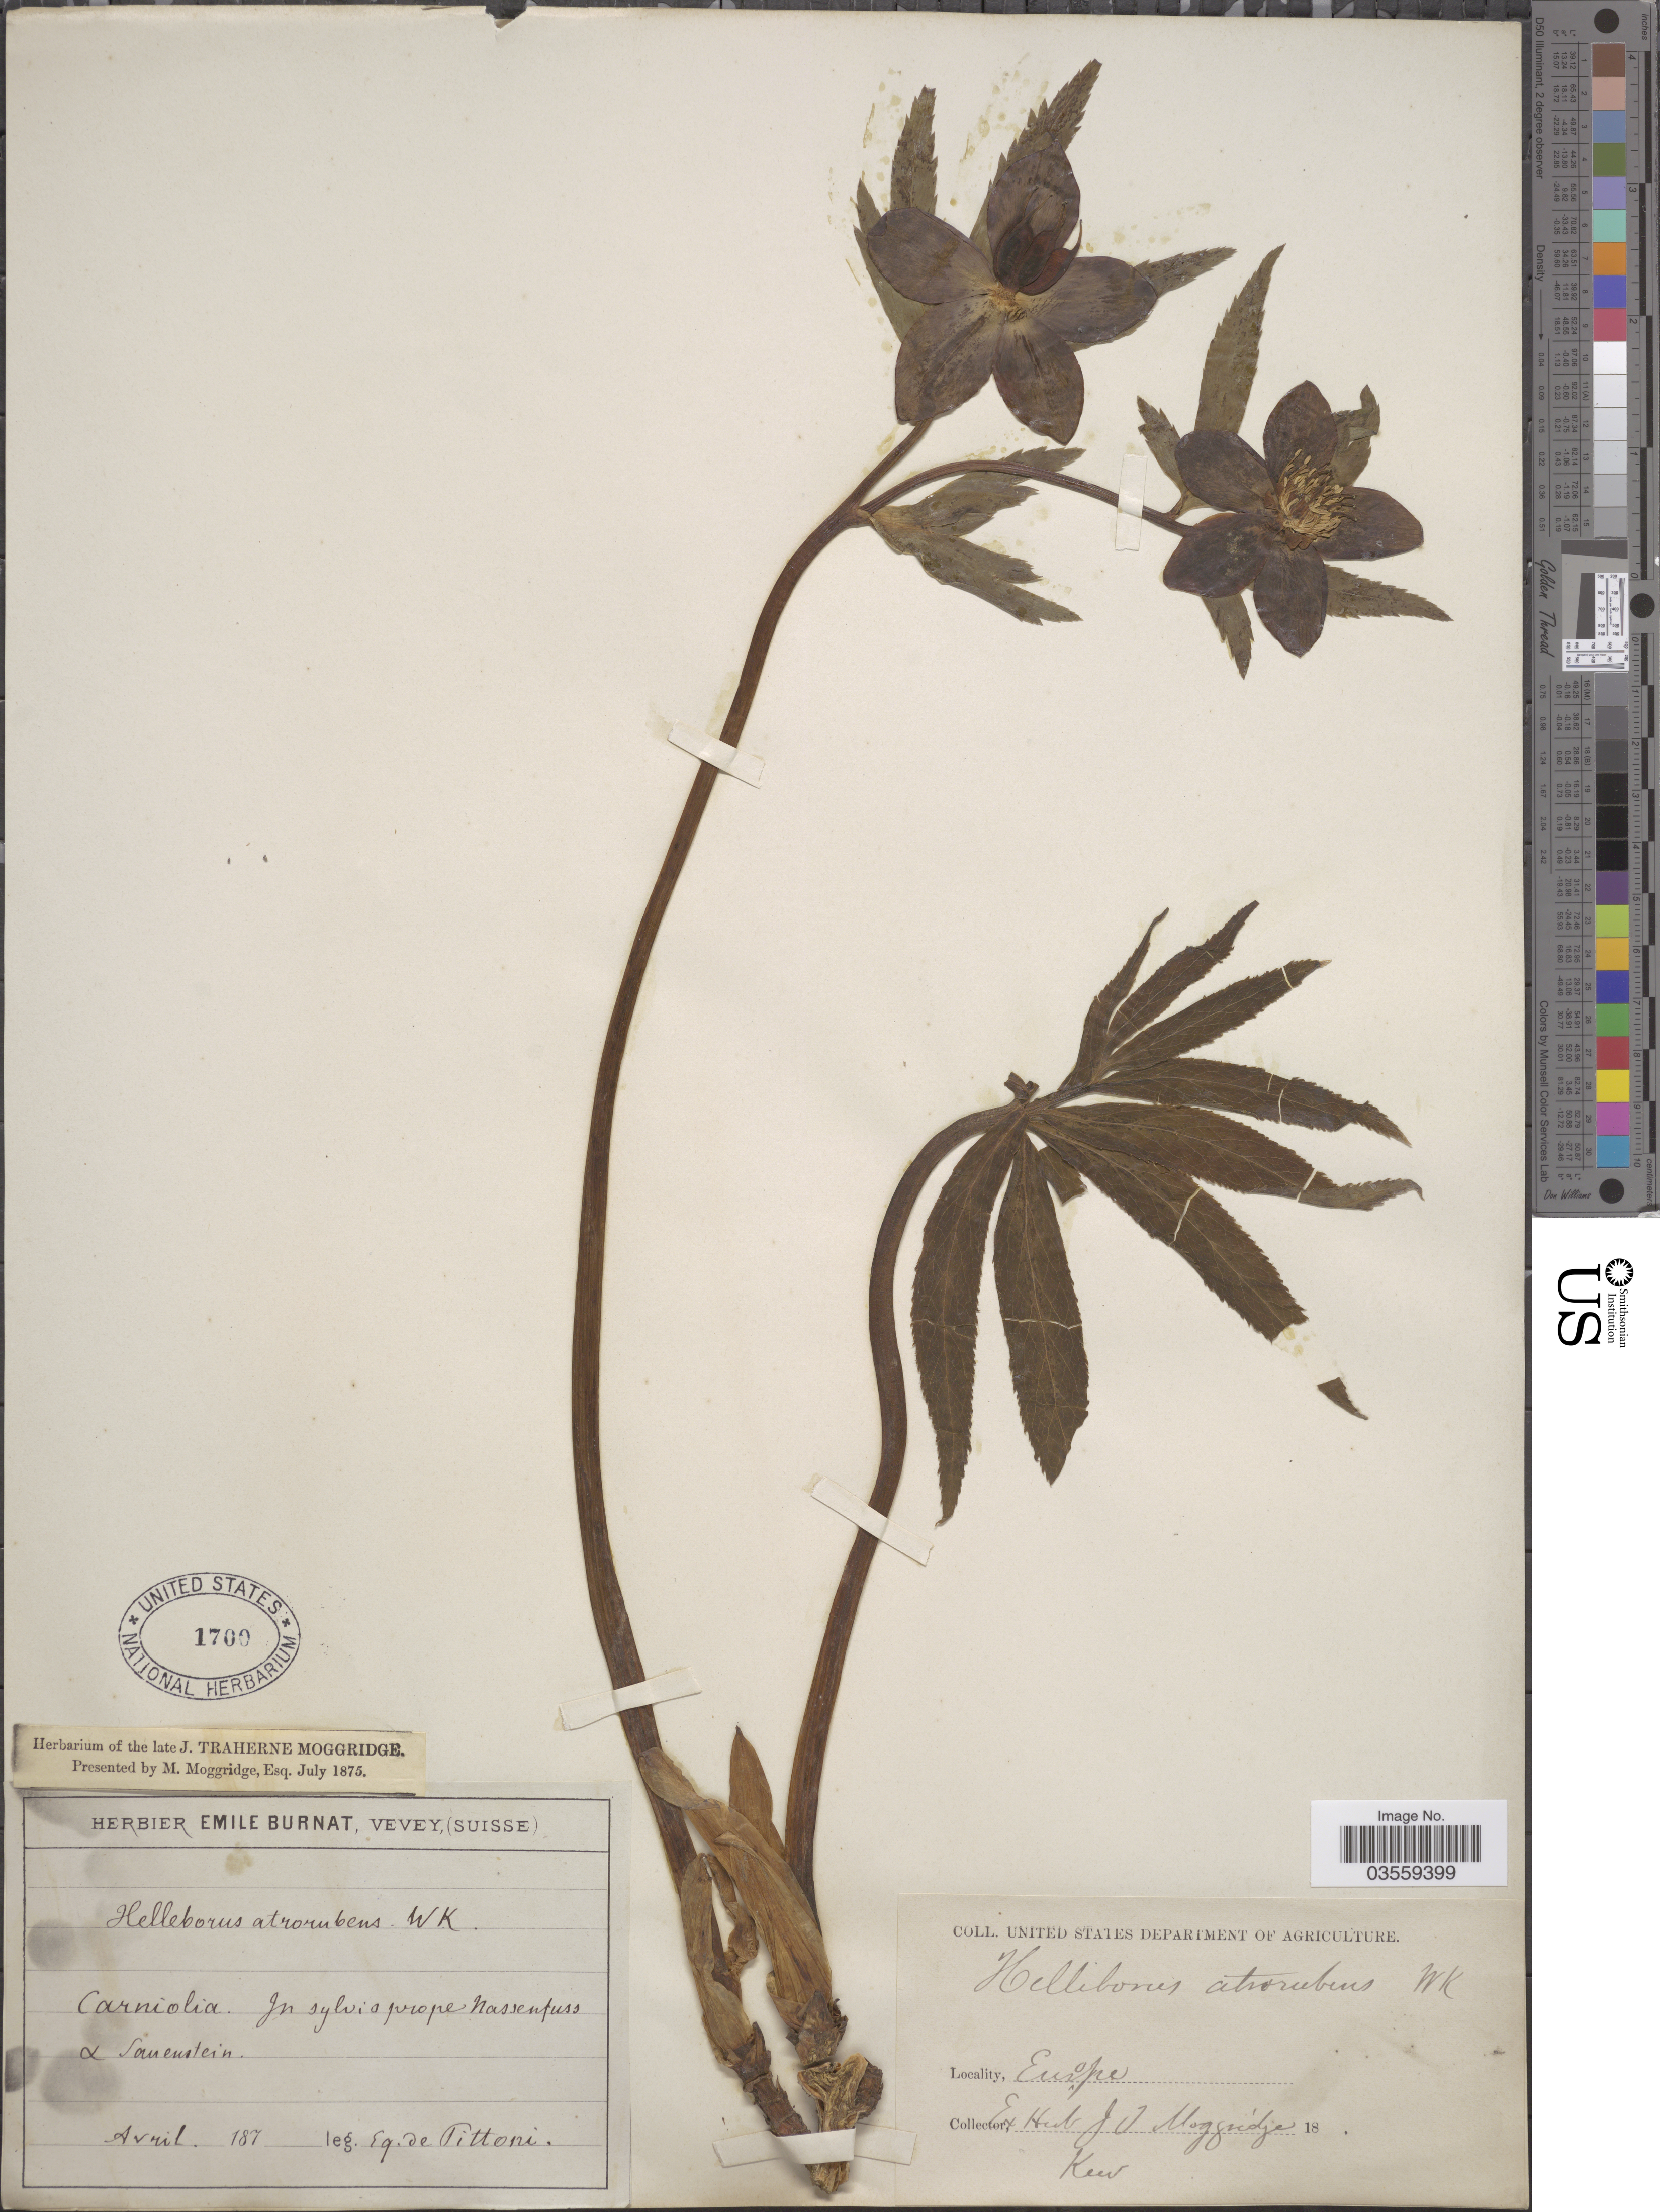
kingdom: Plantae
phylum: Tracheophyta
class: Magnoliopsida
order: Ranunculales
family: Ranunculaceae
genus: Helleborus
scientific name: Helleborus atrorubens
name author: Waldst. & Kit.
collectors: Eques de Pïttoni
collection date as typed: Avril 187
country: Austria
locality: Carniolia. In sylvis prope Nassentuss & Sanenstein.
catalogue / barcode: US 1700